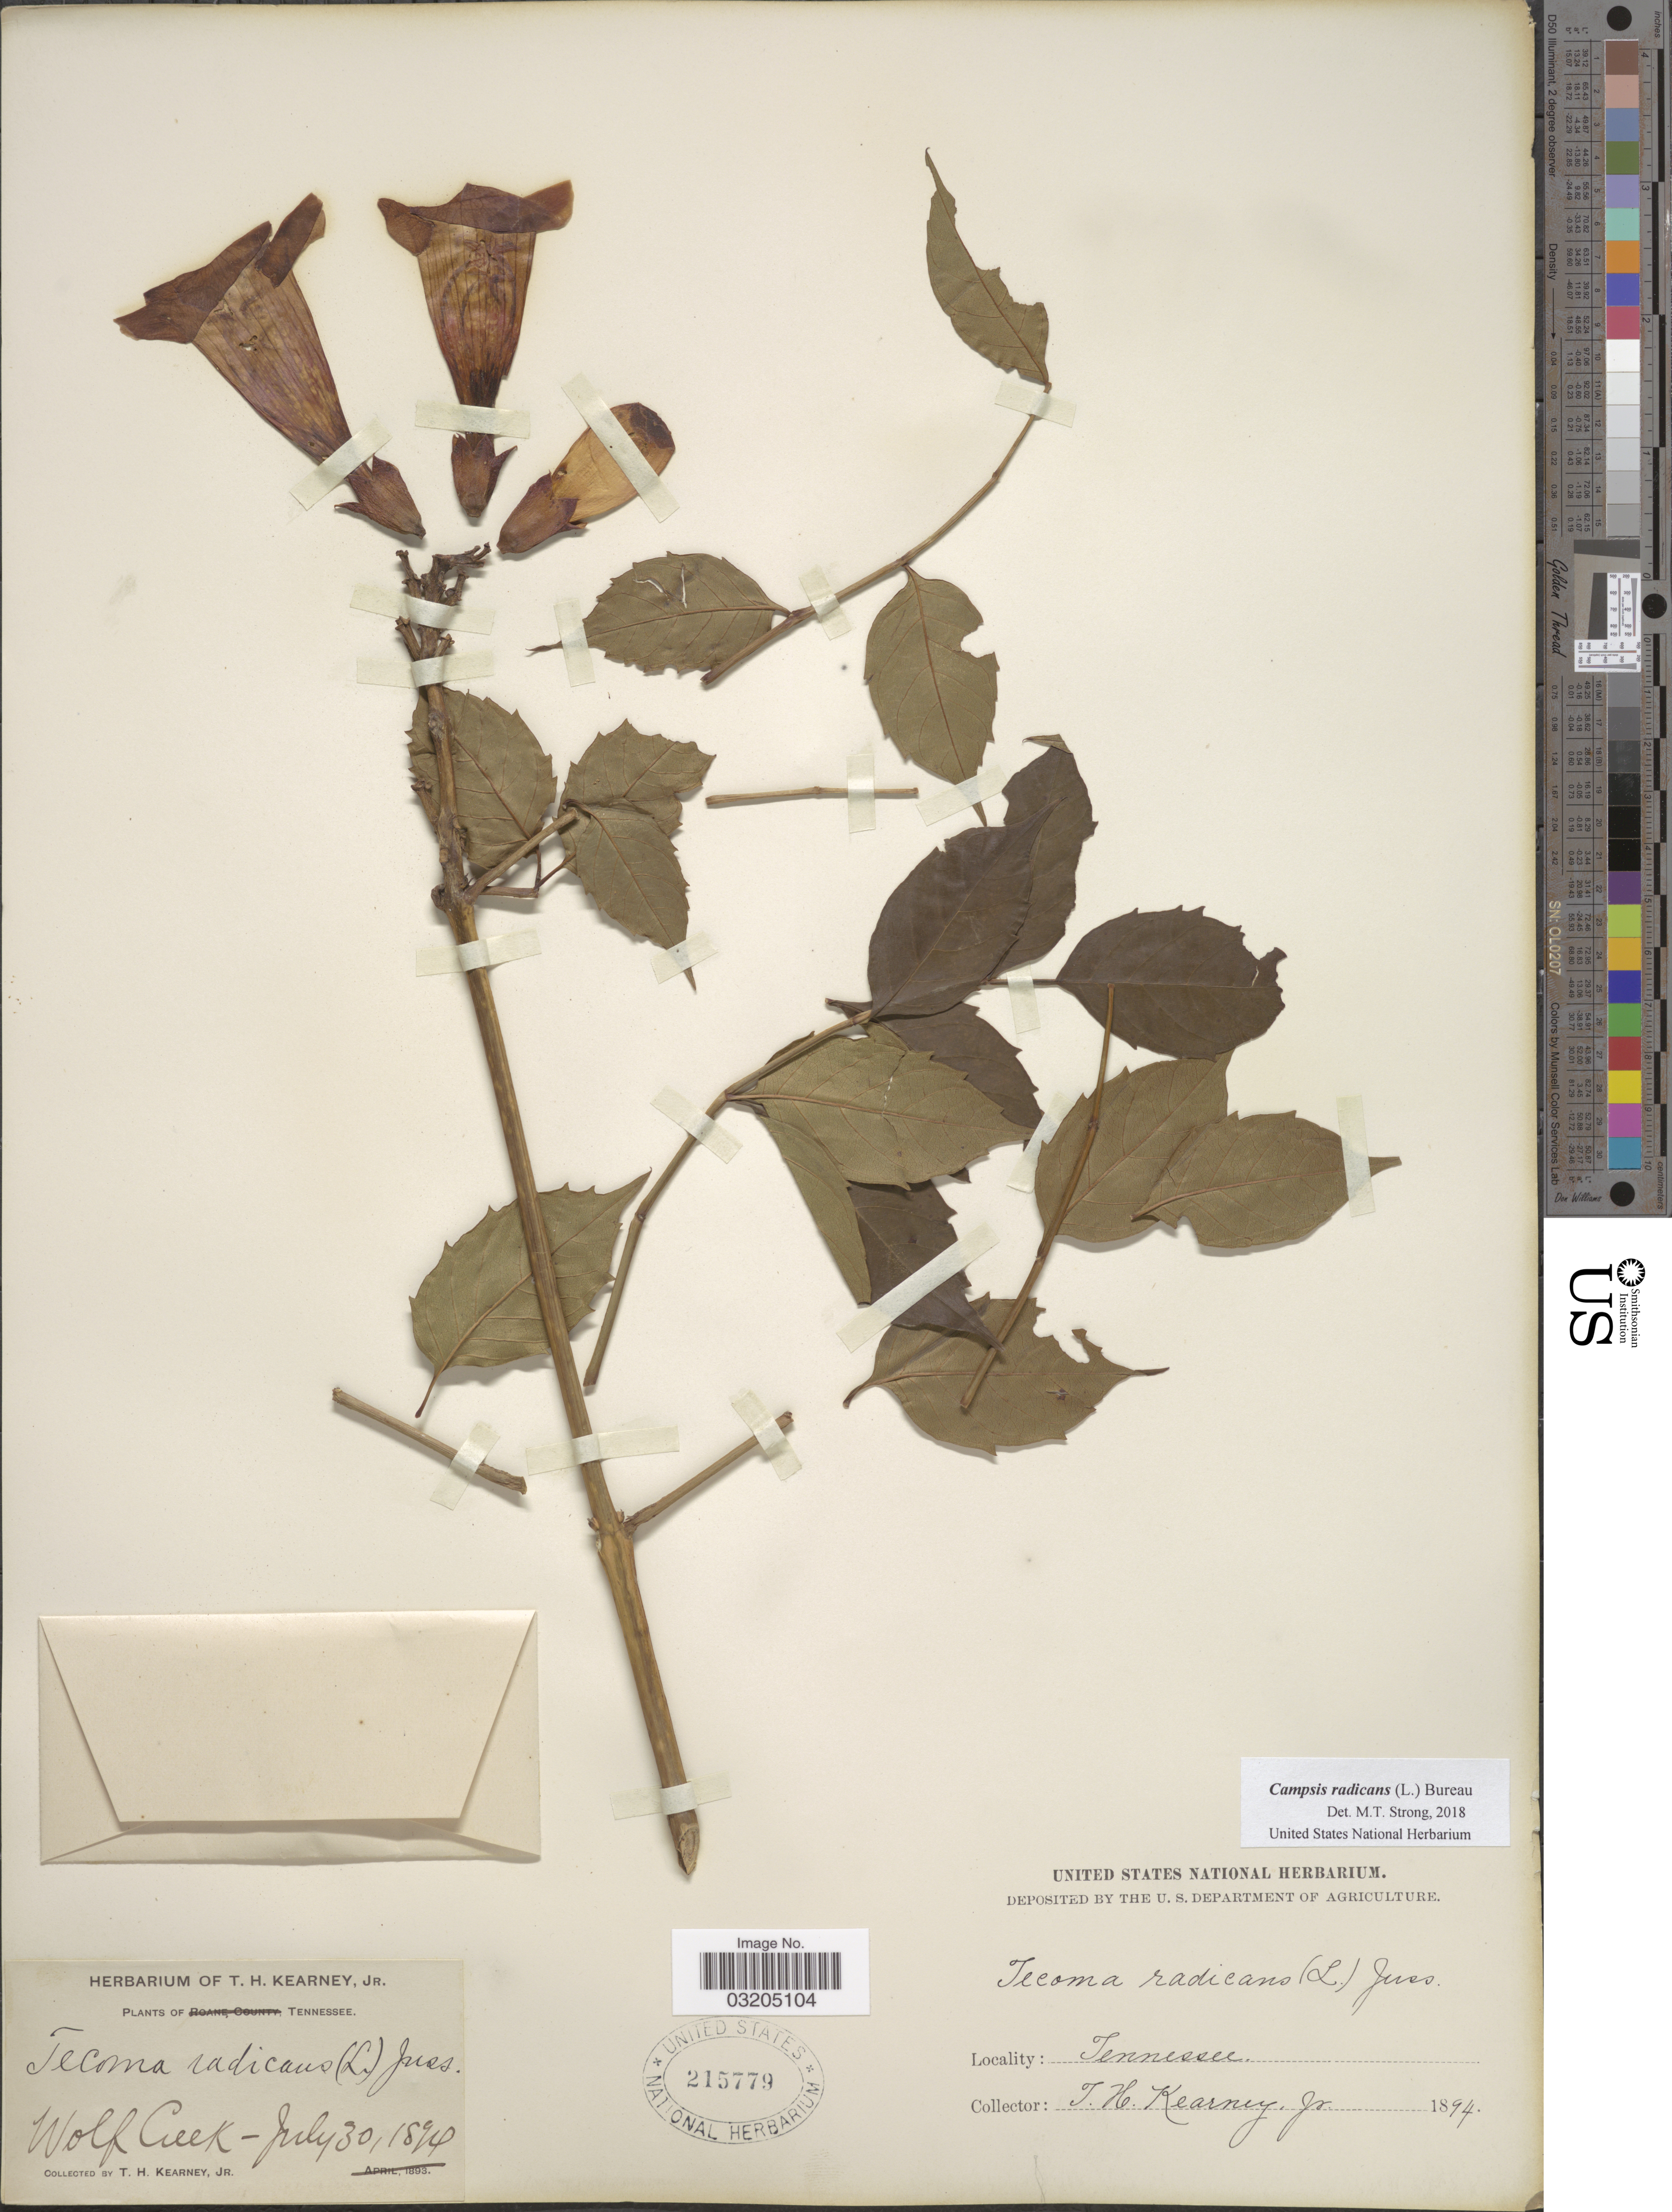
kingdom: Plantae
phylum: Tracheophyta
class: Magnoliopsida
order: Lamiales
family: Bignoniaceae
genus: Campsis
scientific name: Campsis radicans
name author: (L.) Seem.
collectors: T. H. Kearney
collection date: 1894-07-30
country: United States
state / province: Tennessee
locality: Wolf Creek.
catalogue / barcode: US 215779